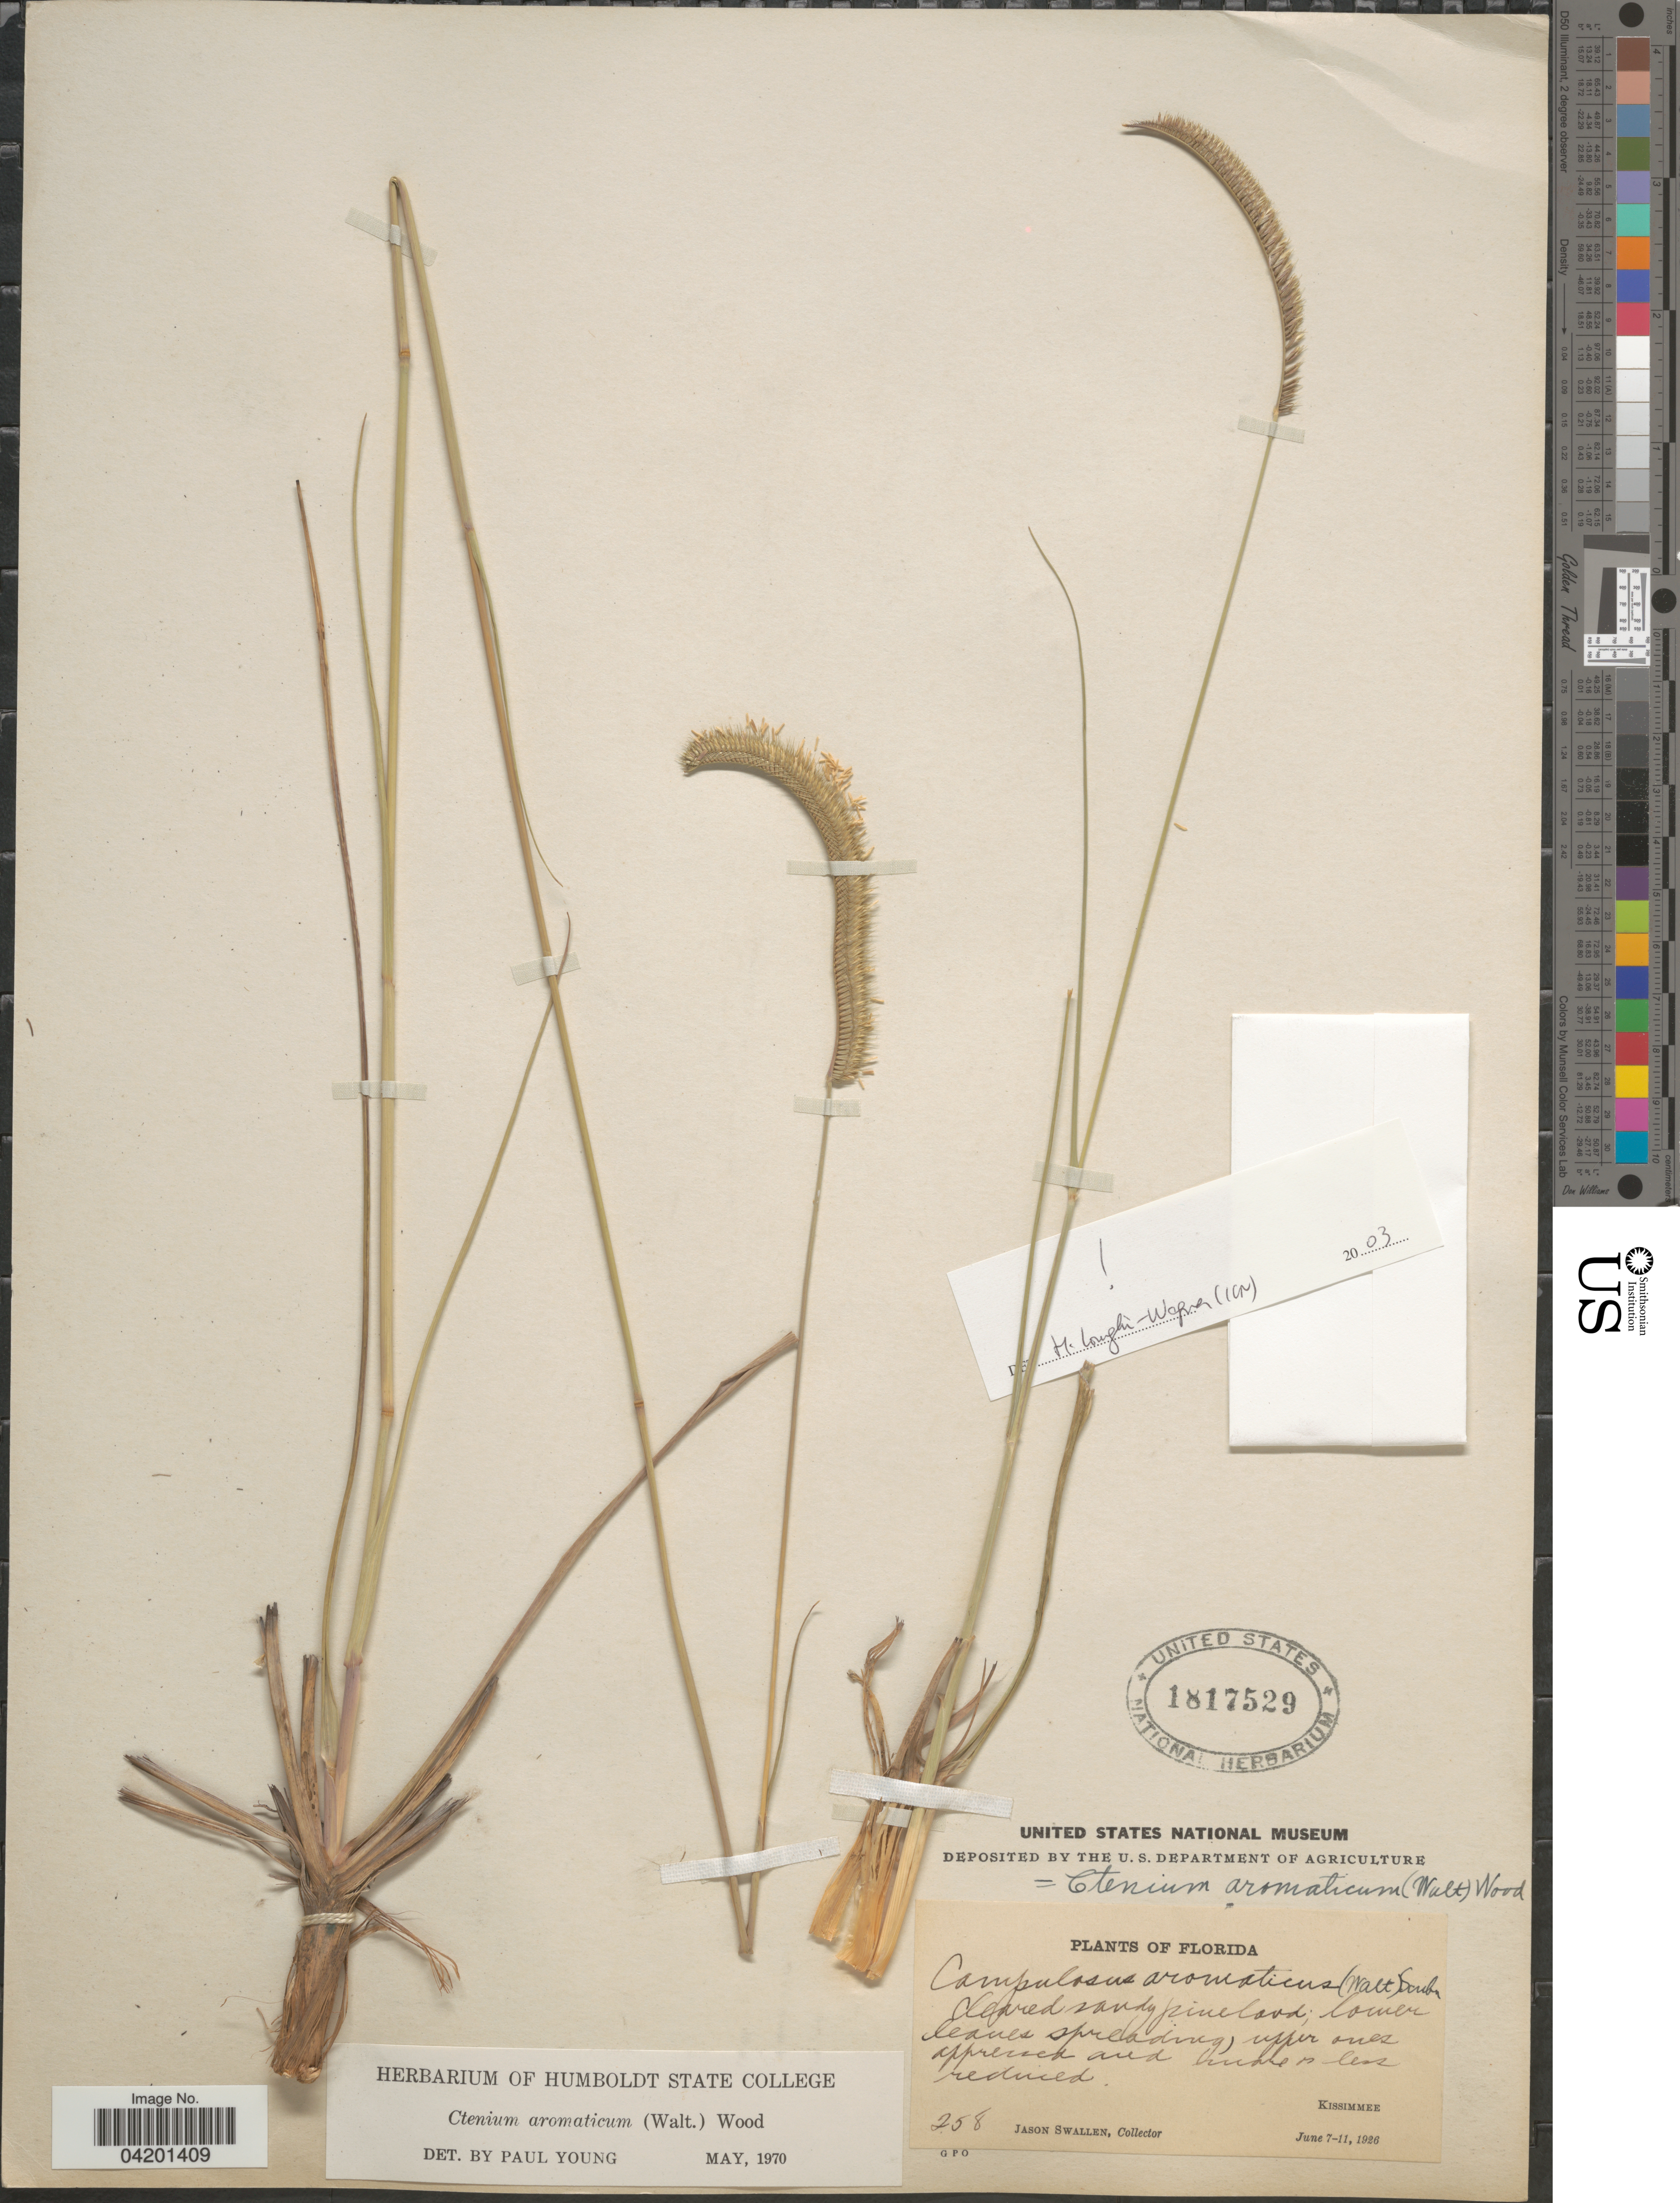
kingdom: Plantae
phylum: Tracheophyta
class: Liliopsida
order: Poales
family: Poaceae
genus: Ctenium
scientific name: Ctenium aromaticum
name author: (Walter) Alph. Wood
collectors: J. R. Swallen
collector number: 258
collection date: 1926-06-07/1926-06-11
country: United States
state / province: Florida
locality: Kissimmee.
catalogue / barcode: US 1817529